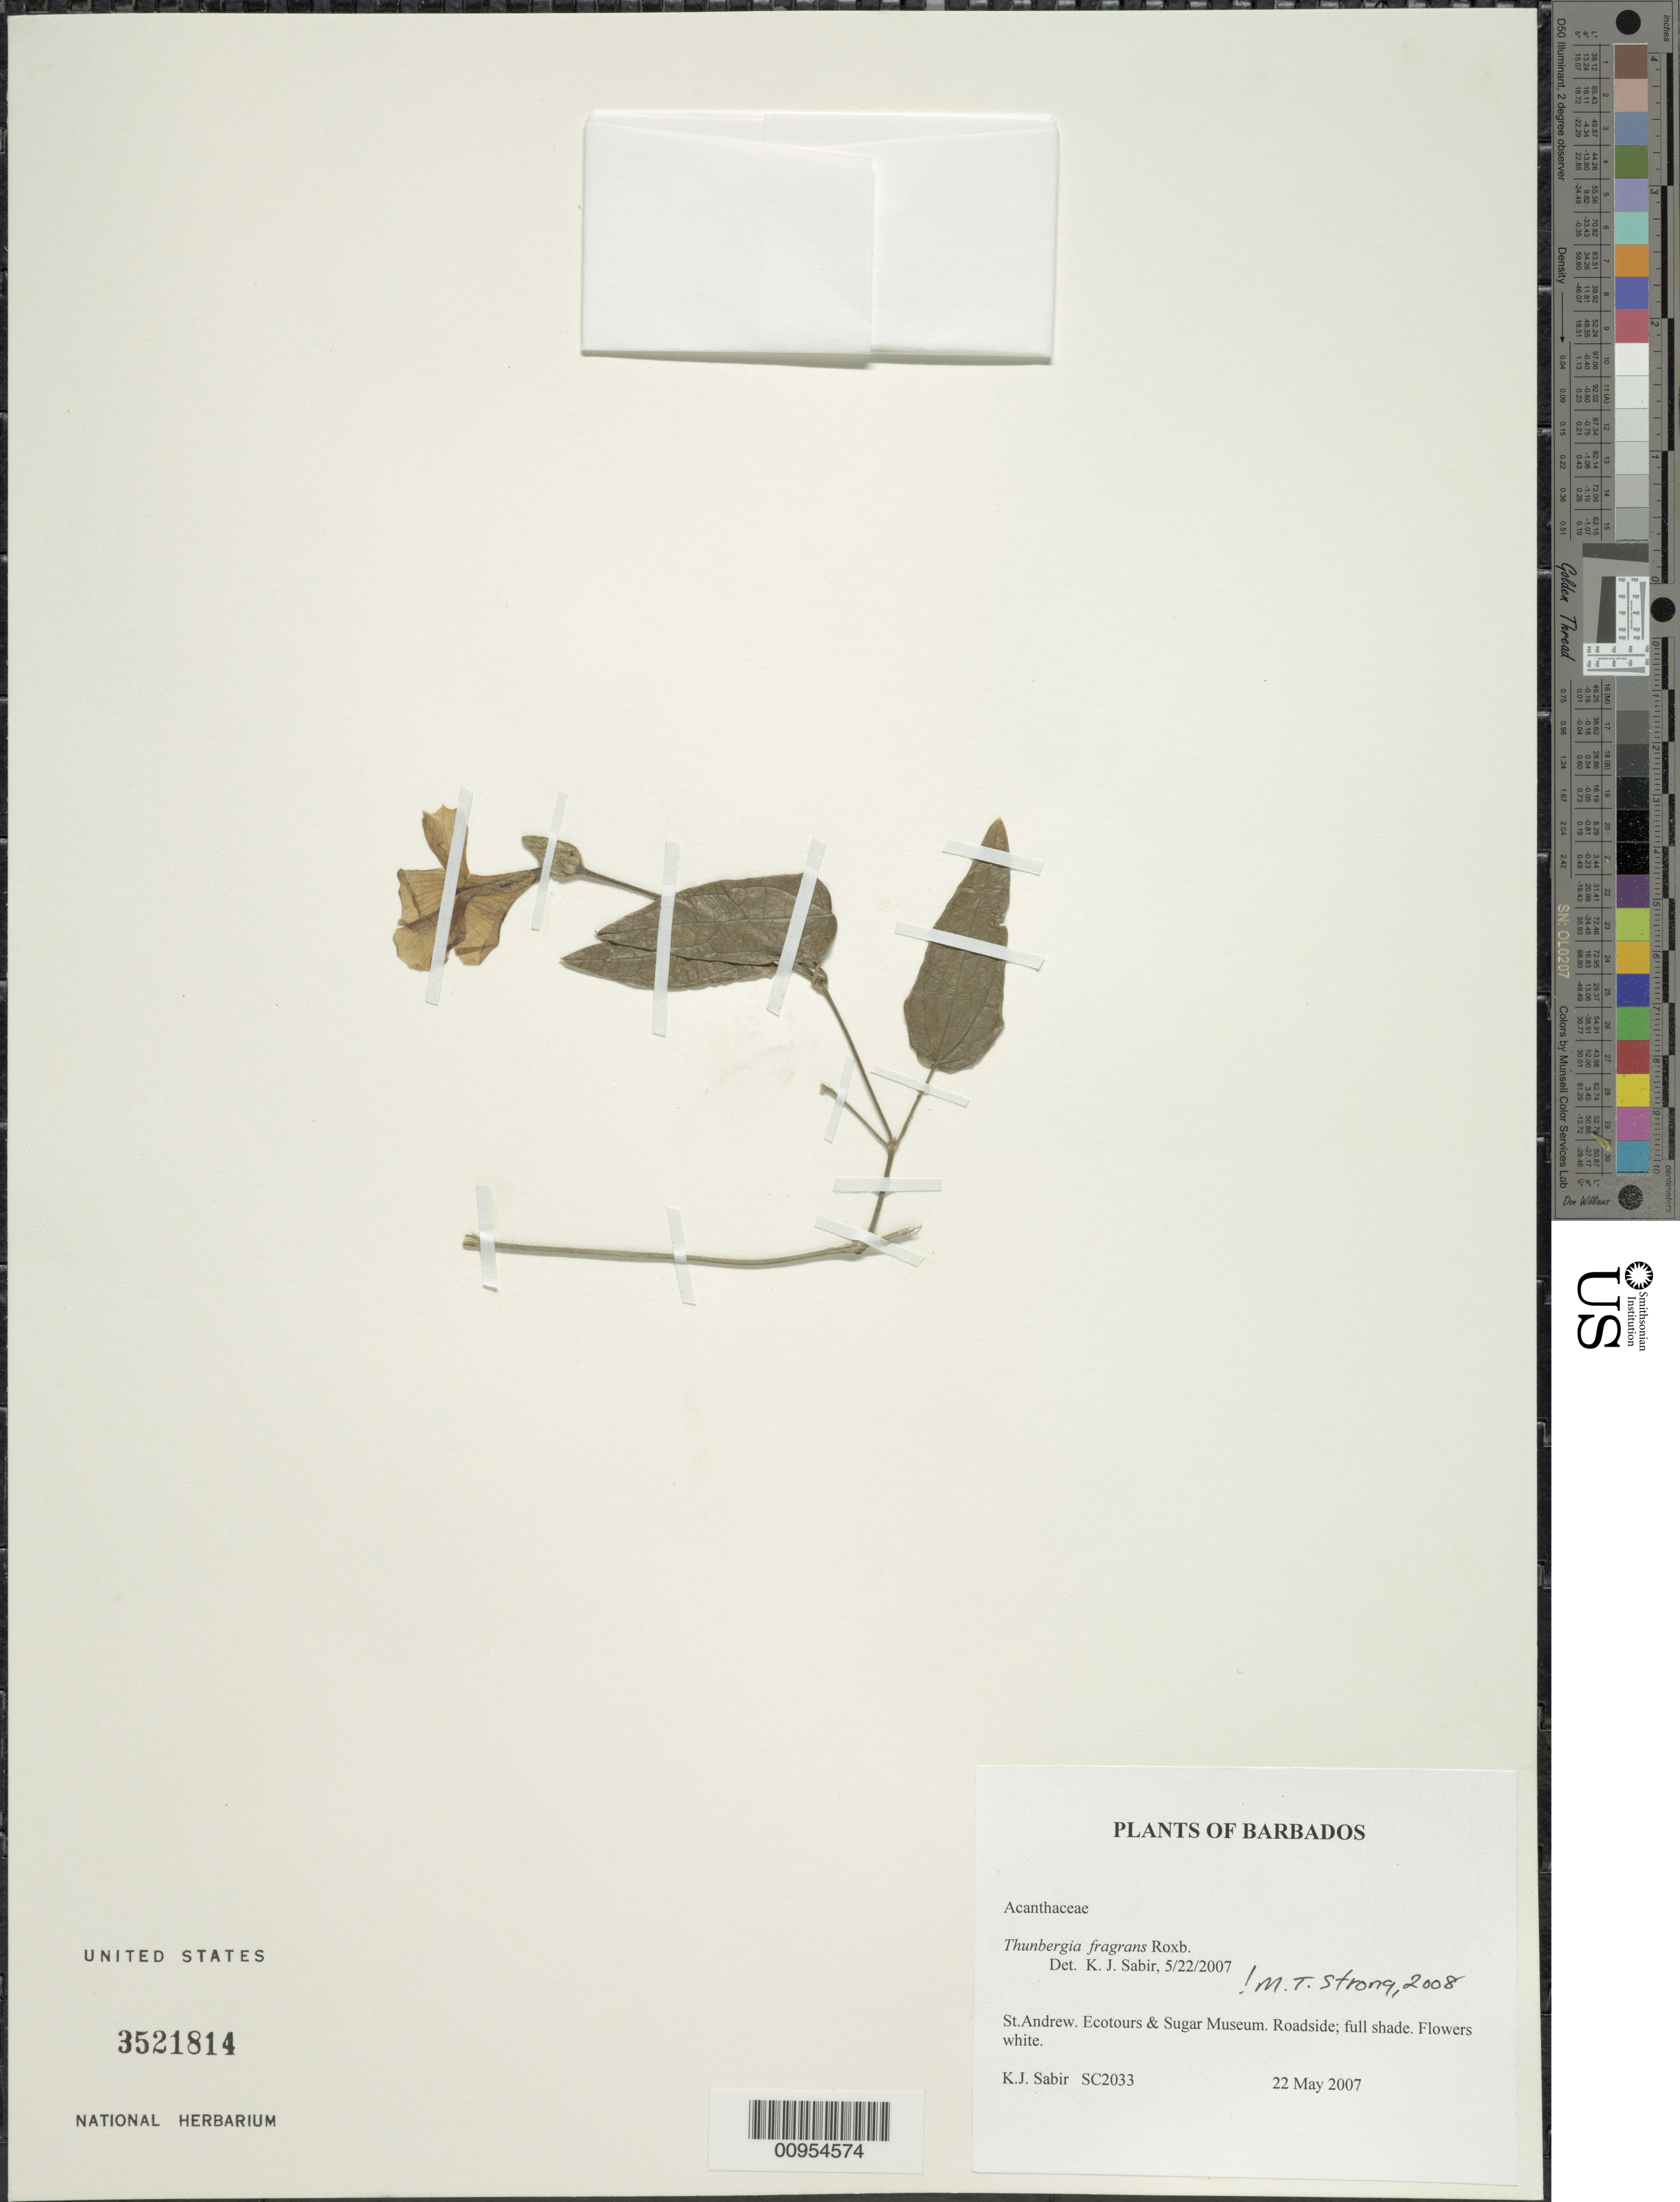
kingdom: Plantae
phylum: Tracheophyta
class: Magnoliopsida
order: Lamiales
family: Acanthaceae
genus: Thunbergia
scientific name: Thunbergia fragrans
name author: Roxb.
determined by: Strong, M. T., (US), Smithsonian Institution - National Museum of Natural History (UNITED STATES)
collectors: K. Sabir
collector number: SC 2033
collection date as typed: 22 May 2007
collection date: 2007-05-22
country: Barbados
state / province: Saint Andrew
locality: Ecotours & Sugar Museum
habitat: Roadside; full shade.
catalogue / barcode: US 3521814